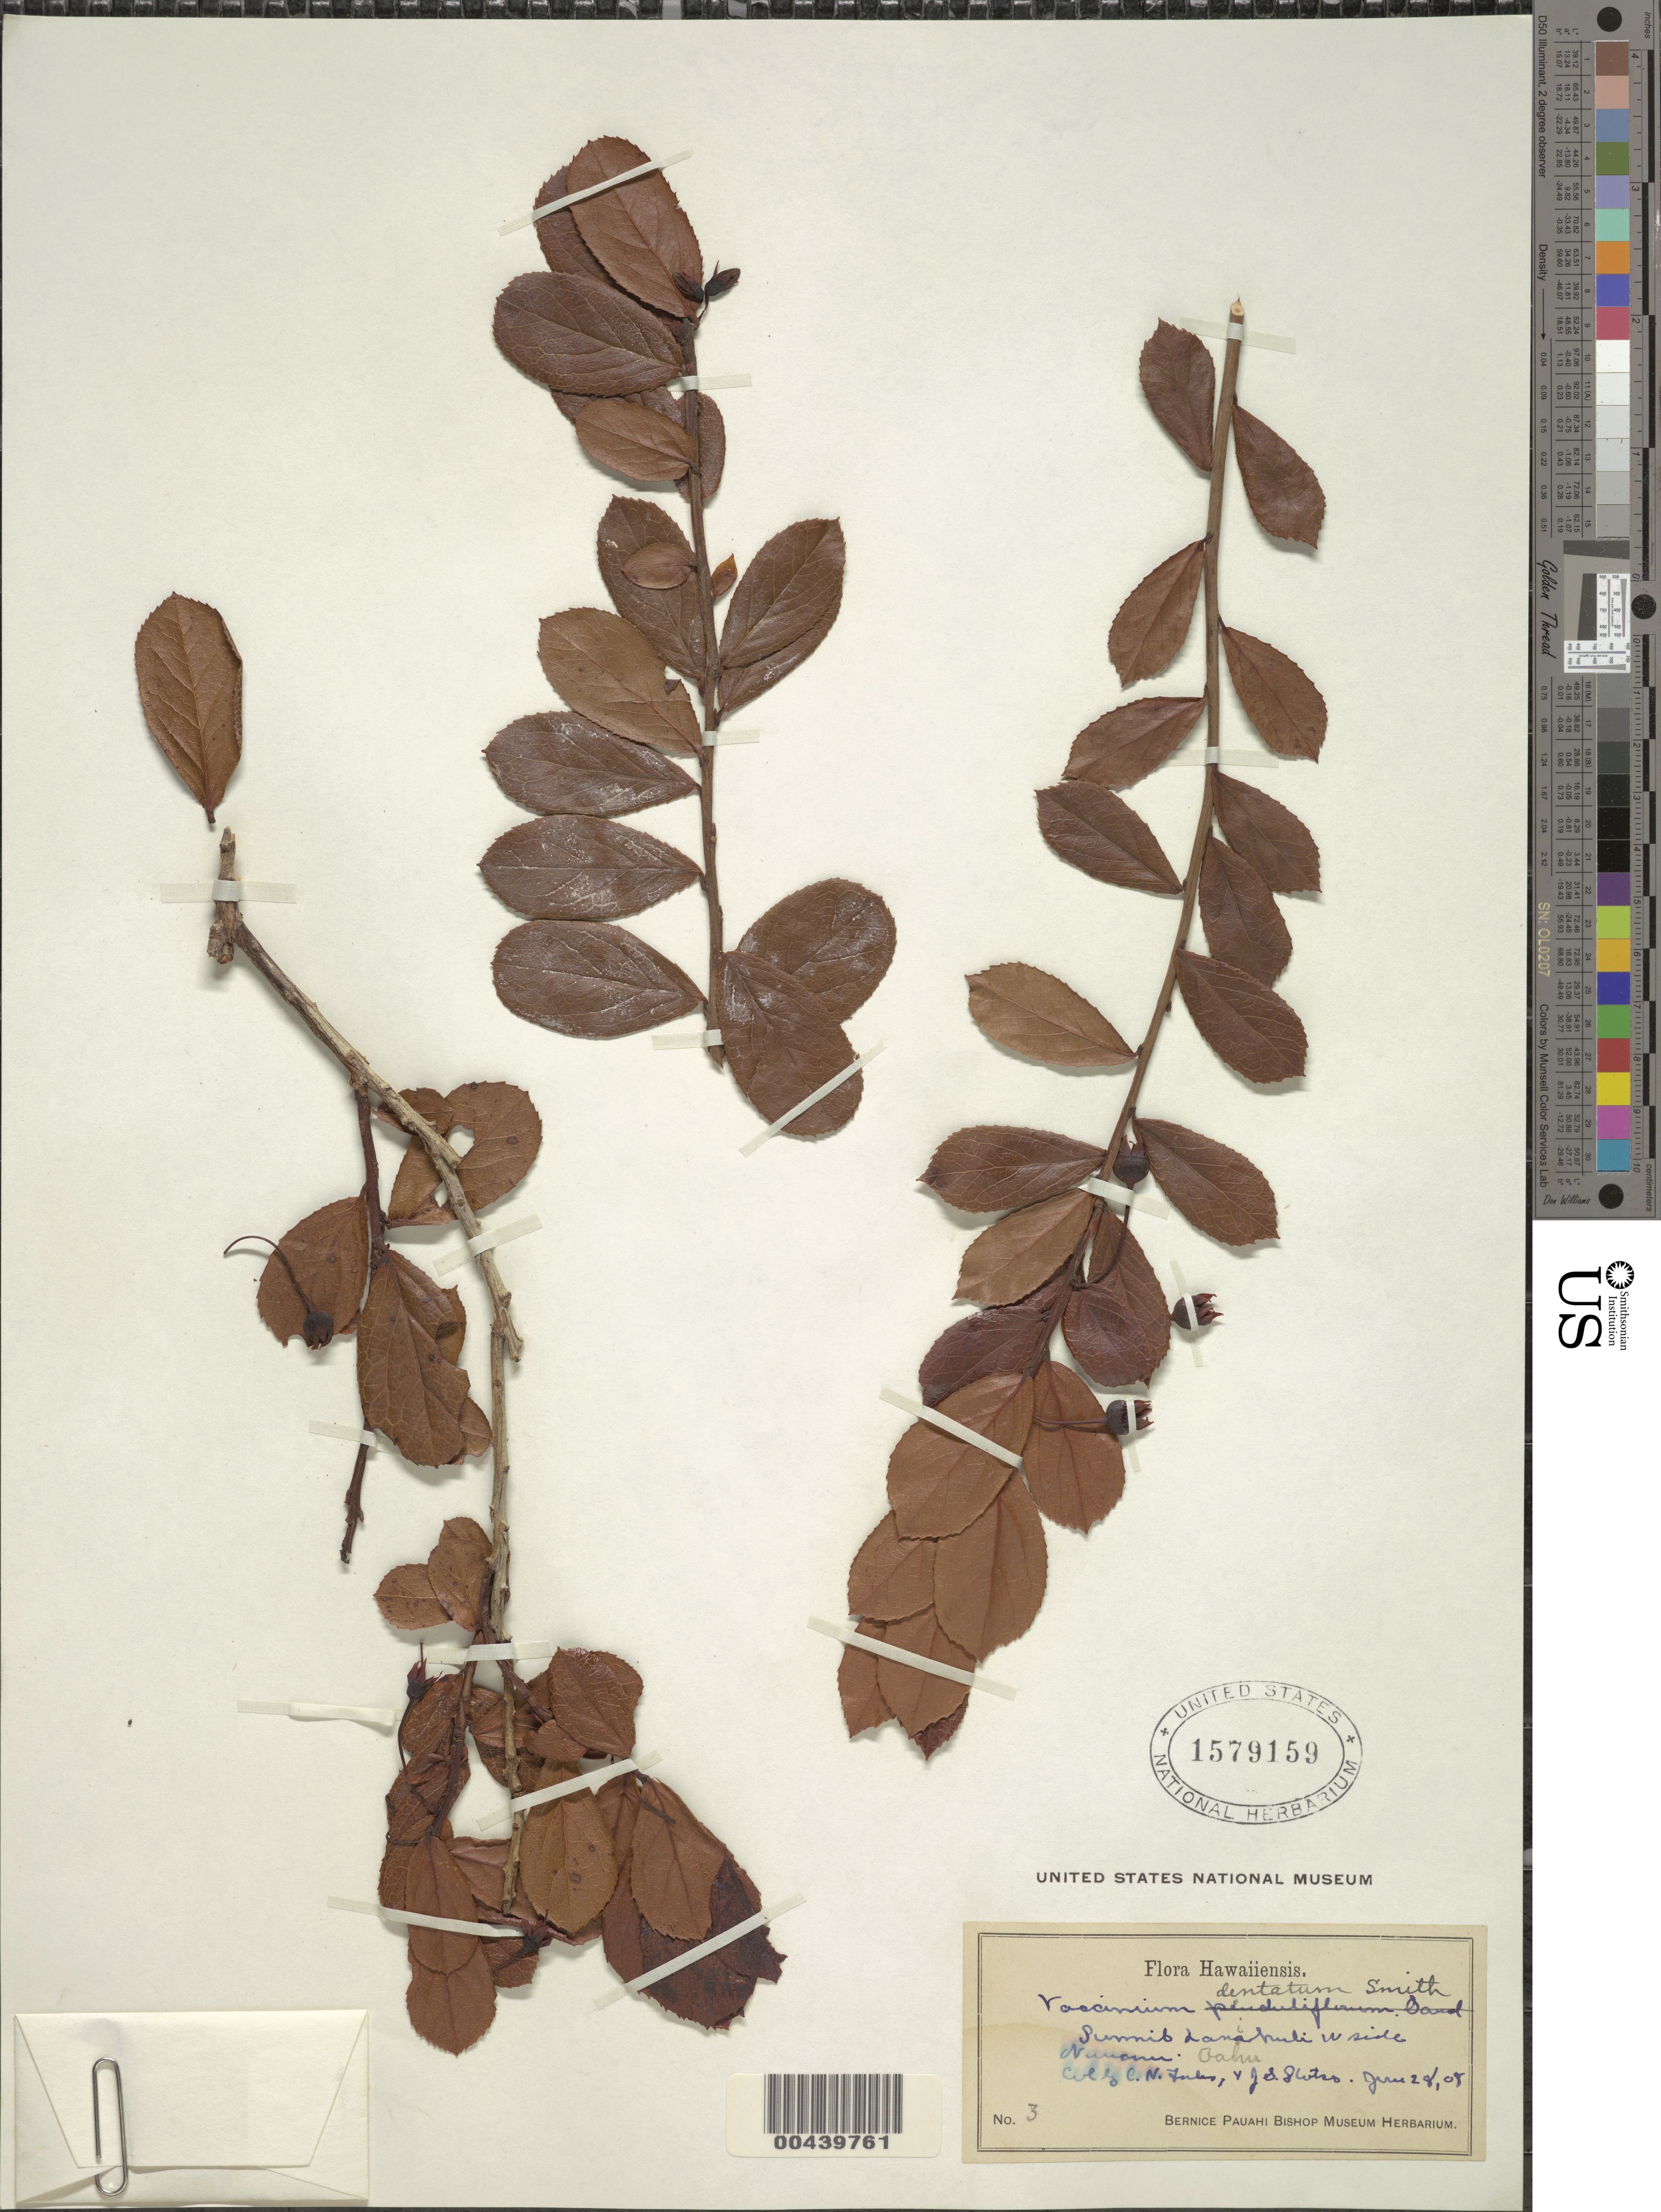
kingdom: Plantae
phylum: Tracheophyta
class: Magnoliopsida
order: Ericales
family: Ericaceae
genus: Vaccinium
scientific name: Vaccinium dentatum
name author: Sm.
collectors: C. N. Forbes & J. Slotso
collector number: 3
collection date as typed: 28 Jun 1908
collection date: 1908-06-28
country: United States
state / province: Hawaii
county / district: Honolulu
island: Oahu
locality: Summit Lanaihuli west side Nuuanu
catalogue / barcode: US 1579159